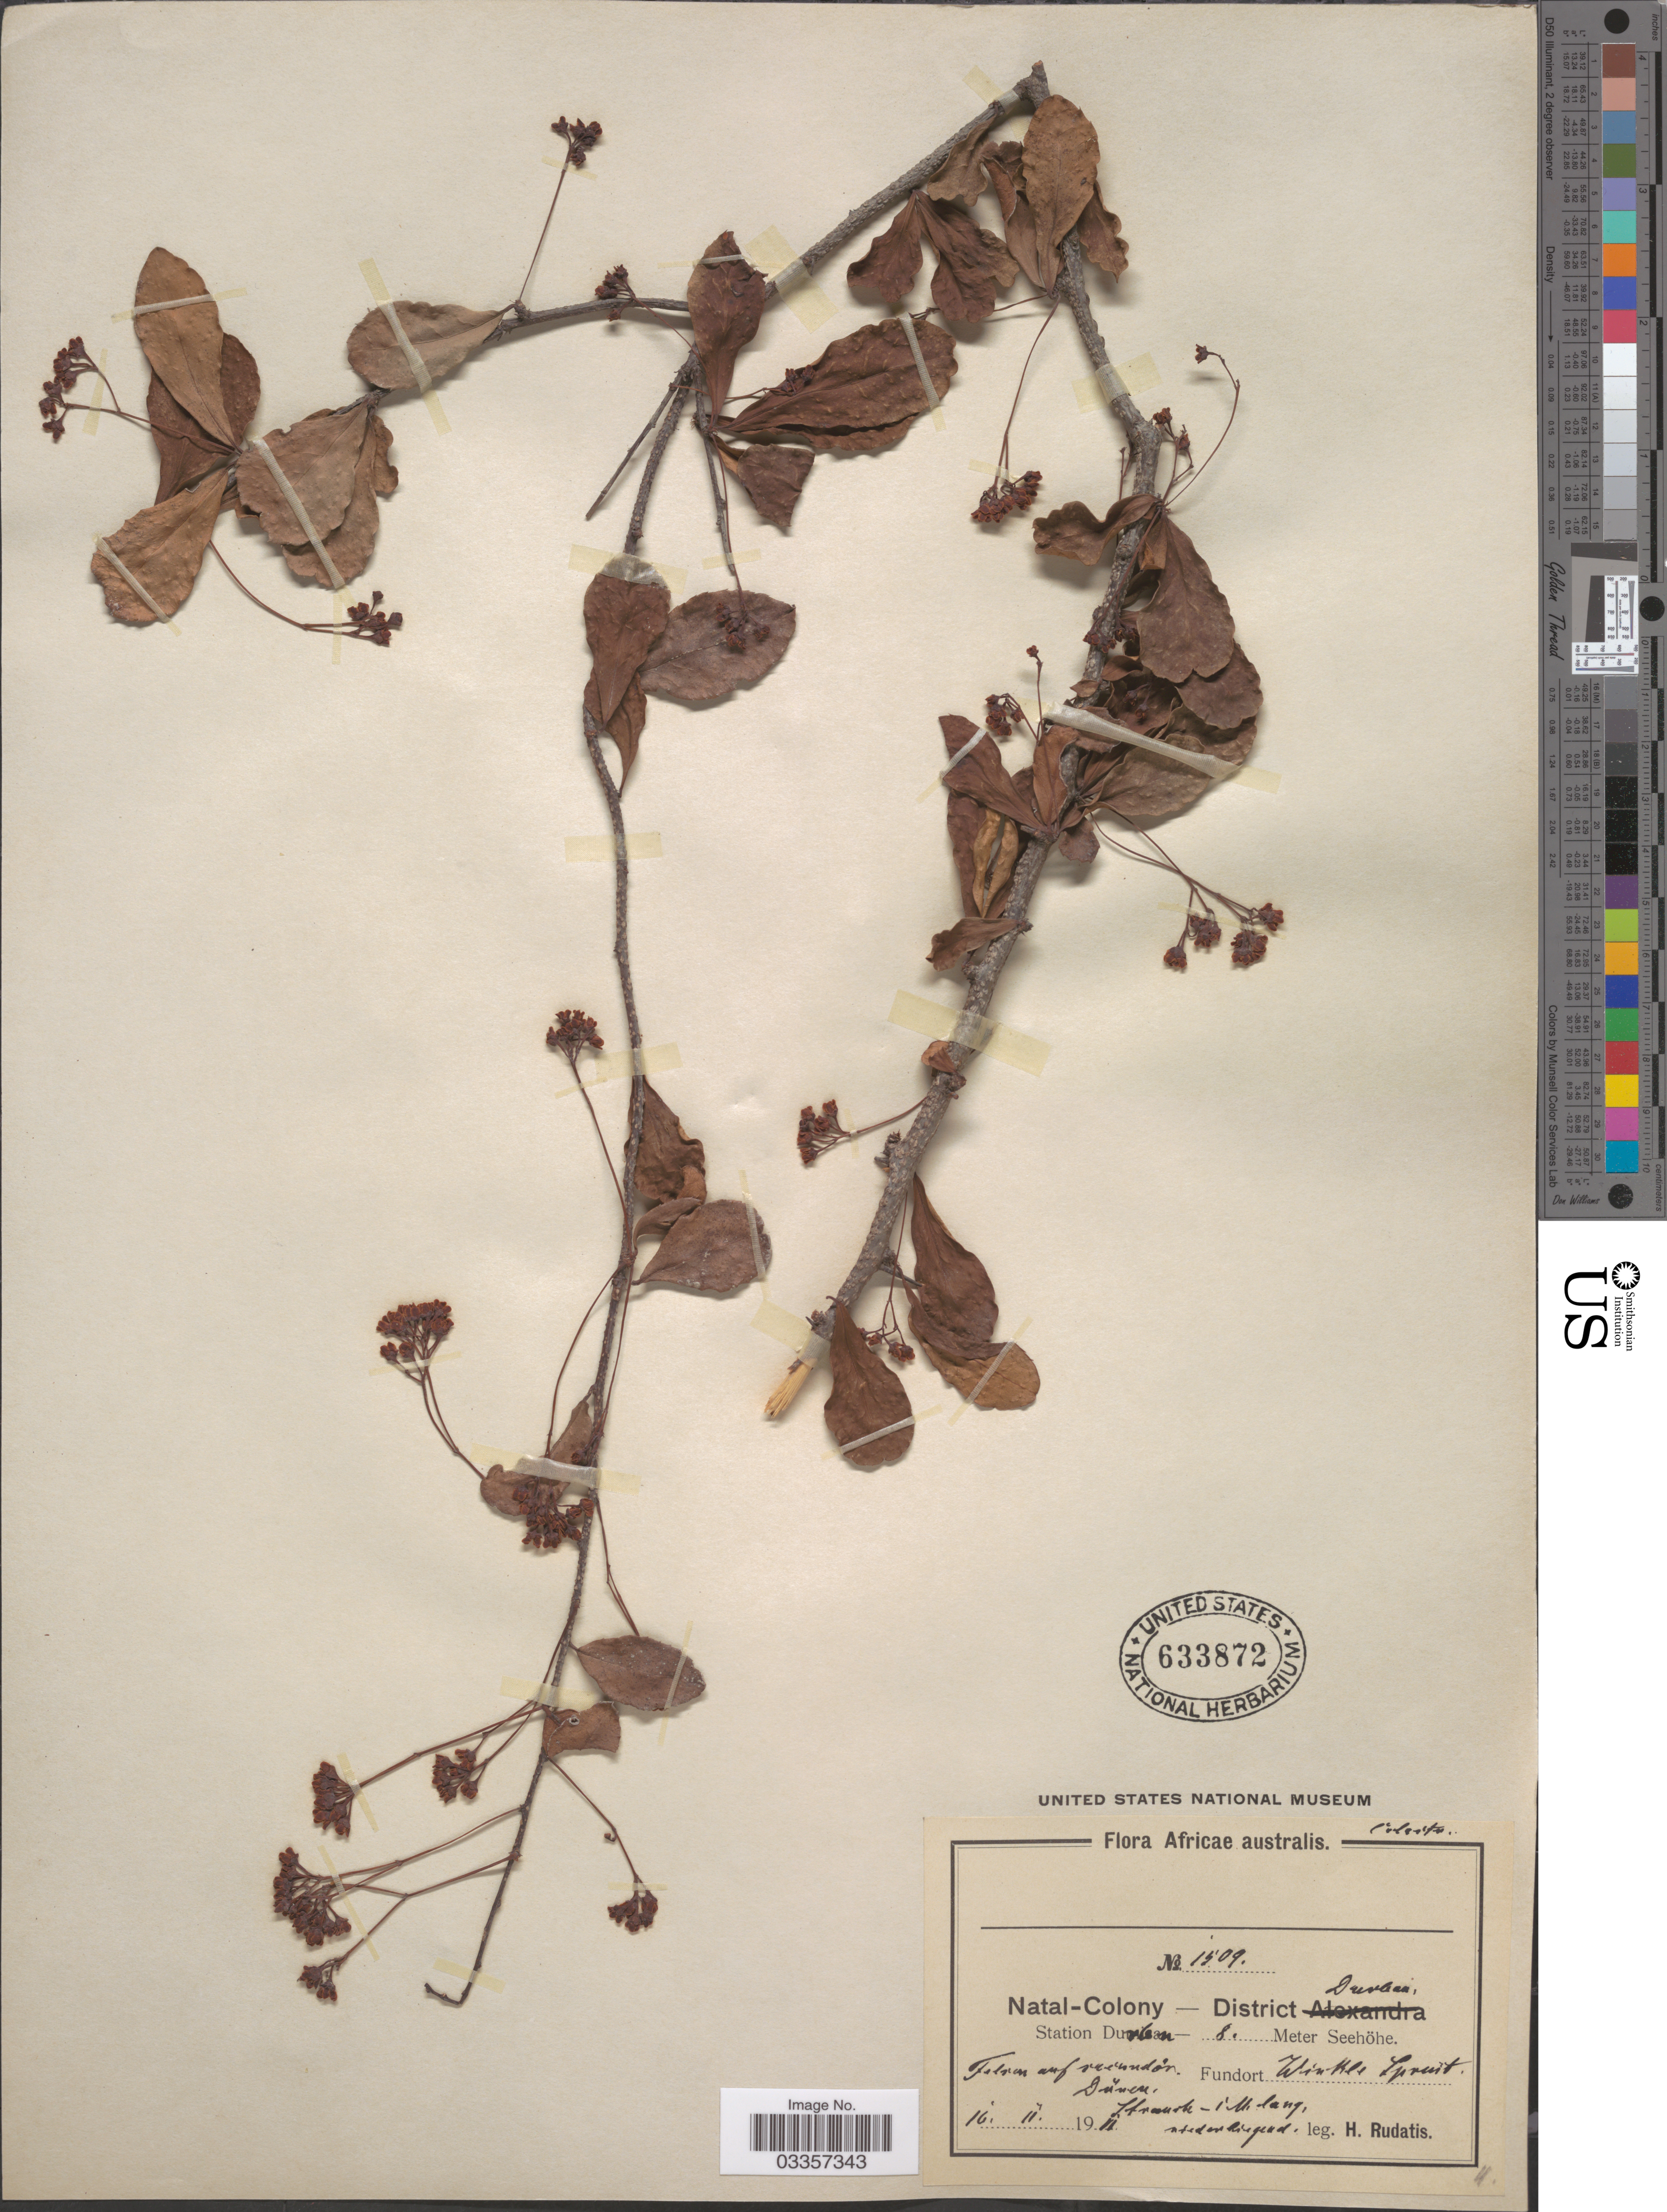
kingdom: Plantae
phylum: Tracheophyta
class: Magnoliopsida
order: Celastrales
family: Celastraceae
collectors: H. Rudatis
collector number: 1509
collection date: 1911-11-16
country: South Africa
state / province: KwaZulu-Natal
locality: Africae australis. Natal-colony - District Durban, Station Durban. Winkle Spruit.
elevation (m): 8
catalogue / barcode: US 633872